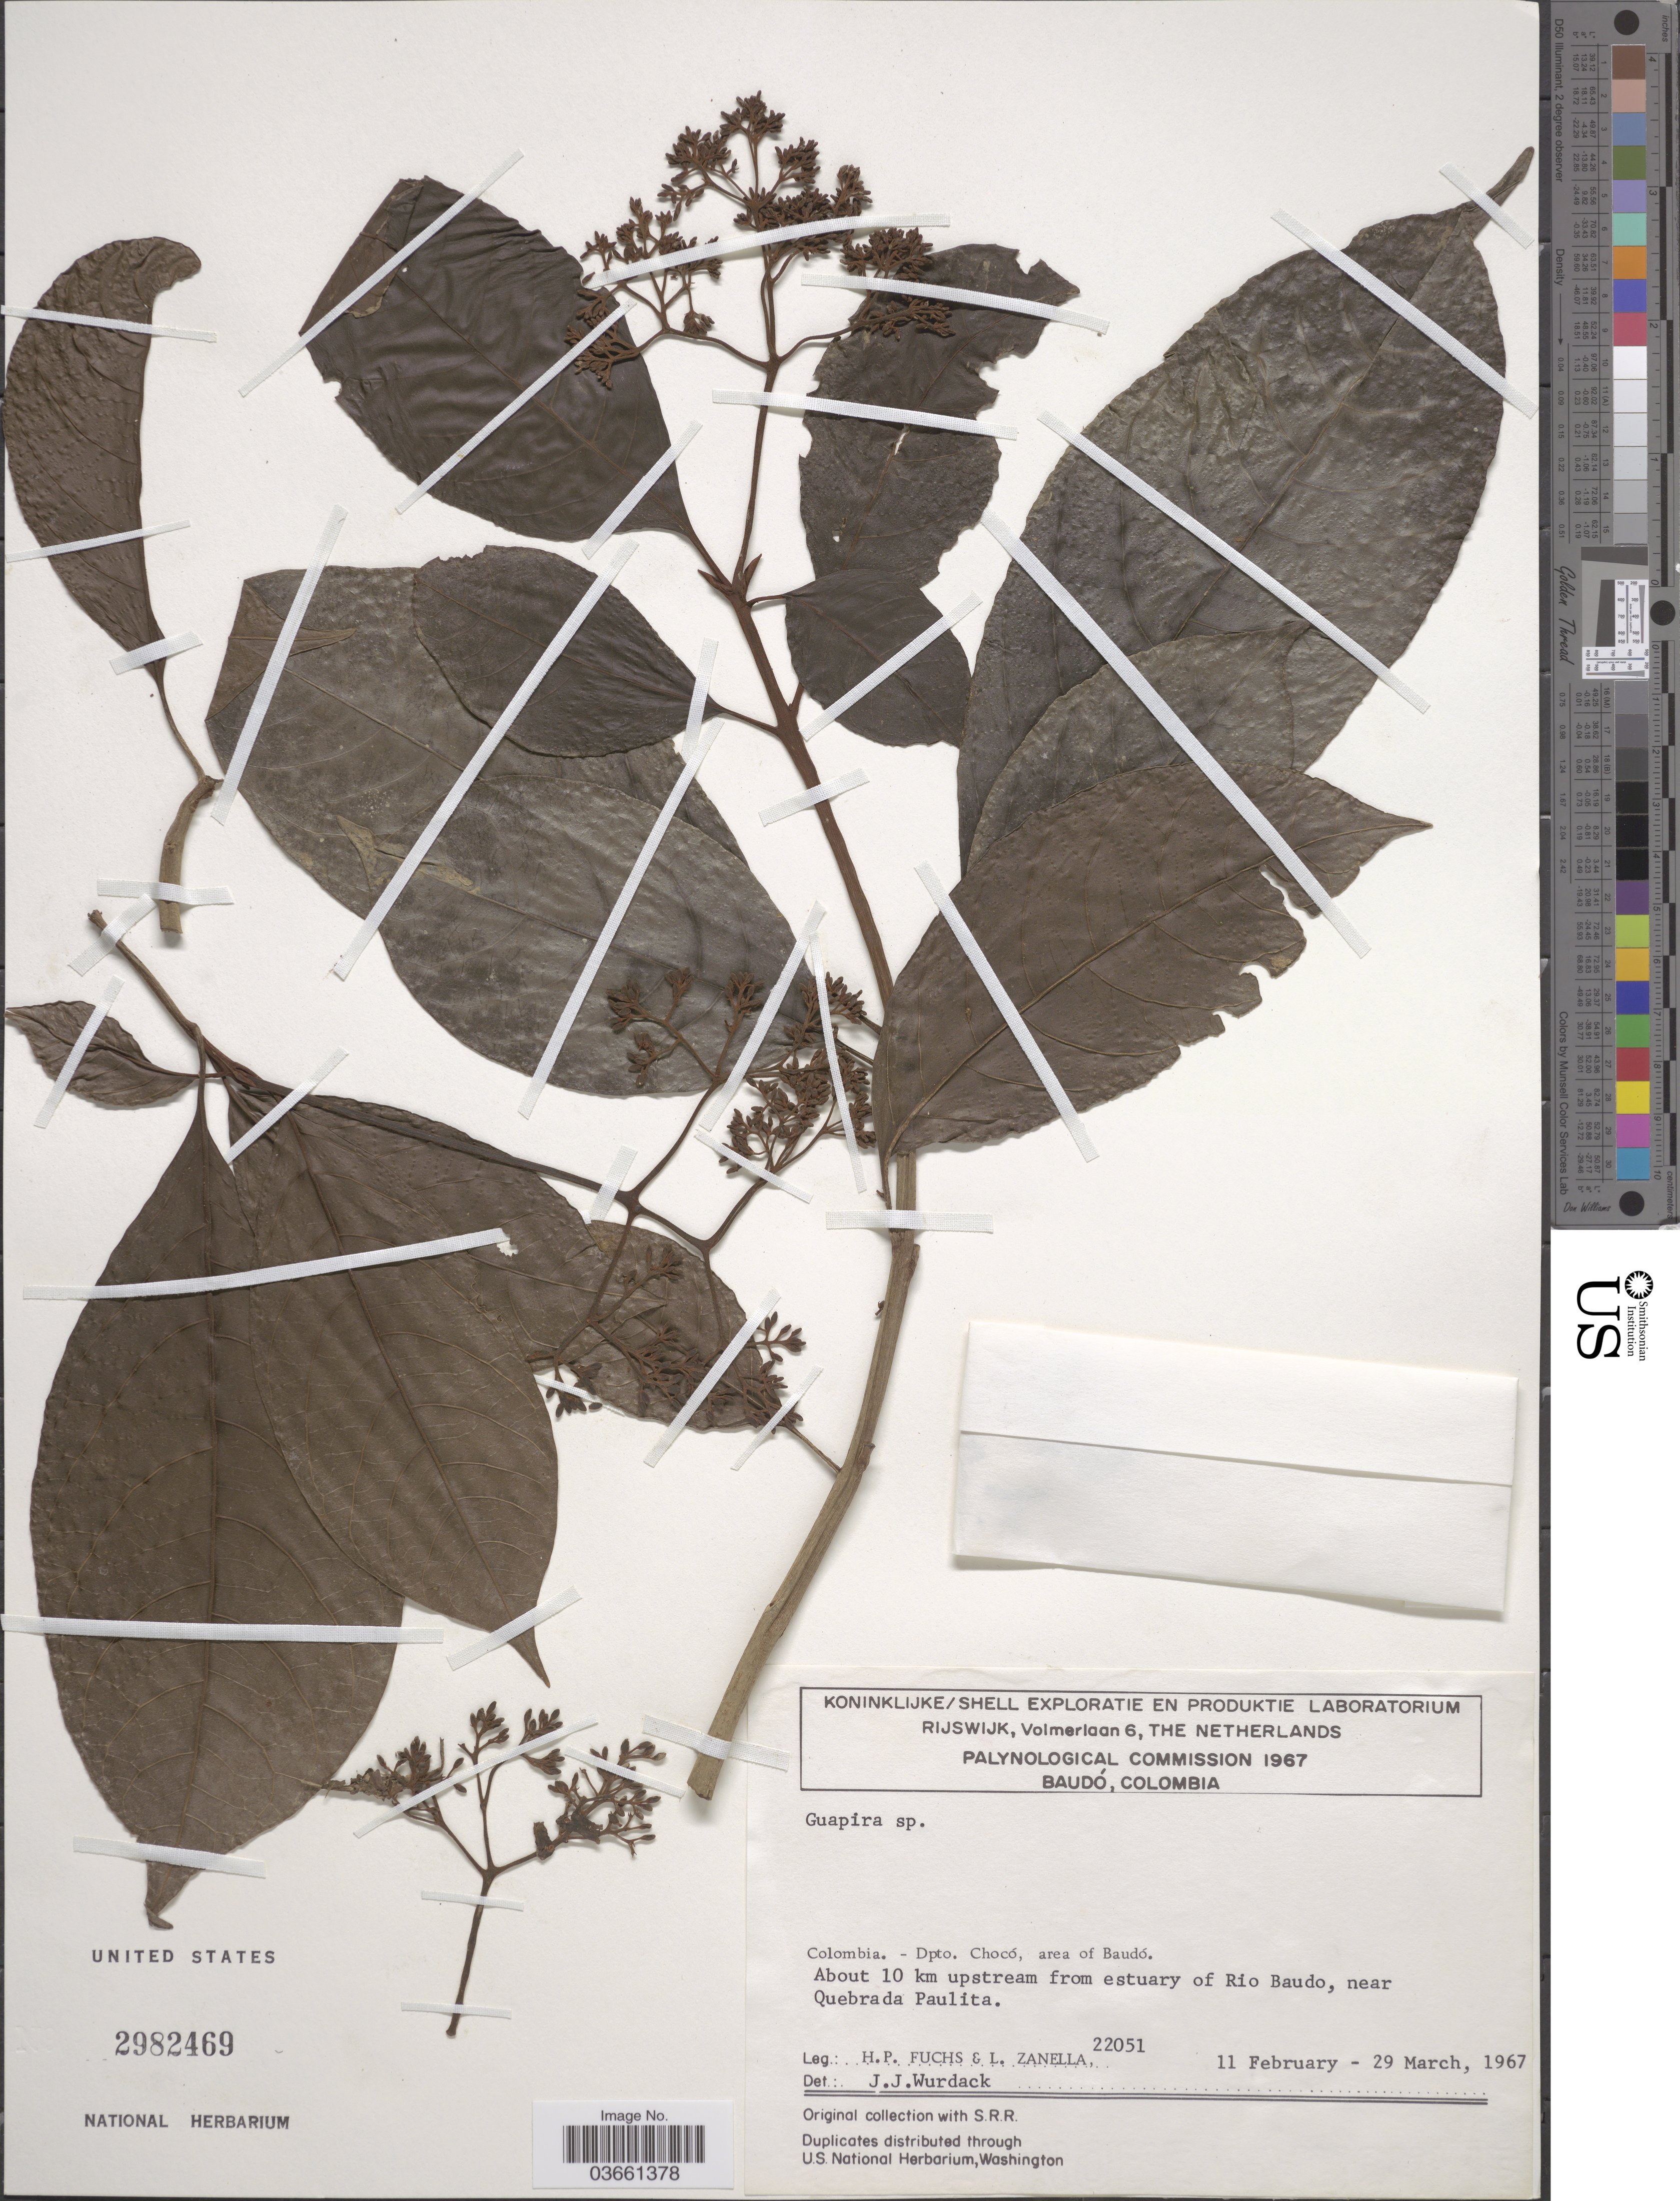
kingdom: Plantae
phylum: Tracheophyta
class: Magnoliopsida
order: Caryophyllales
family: Nyctaginaceae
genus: Guapira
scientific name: Guapira sp.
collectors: H. P. Fuchs & L. Zanella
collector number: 22051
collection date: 1967-02-11/1967-03-29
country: Colombia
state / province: Chocó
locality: Dpto. Chocó, area of Baudó. About 10 km upstream from estuary of Rio Baudo, near Quebrada Paulita.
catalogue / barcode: US 2982469